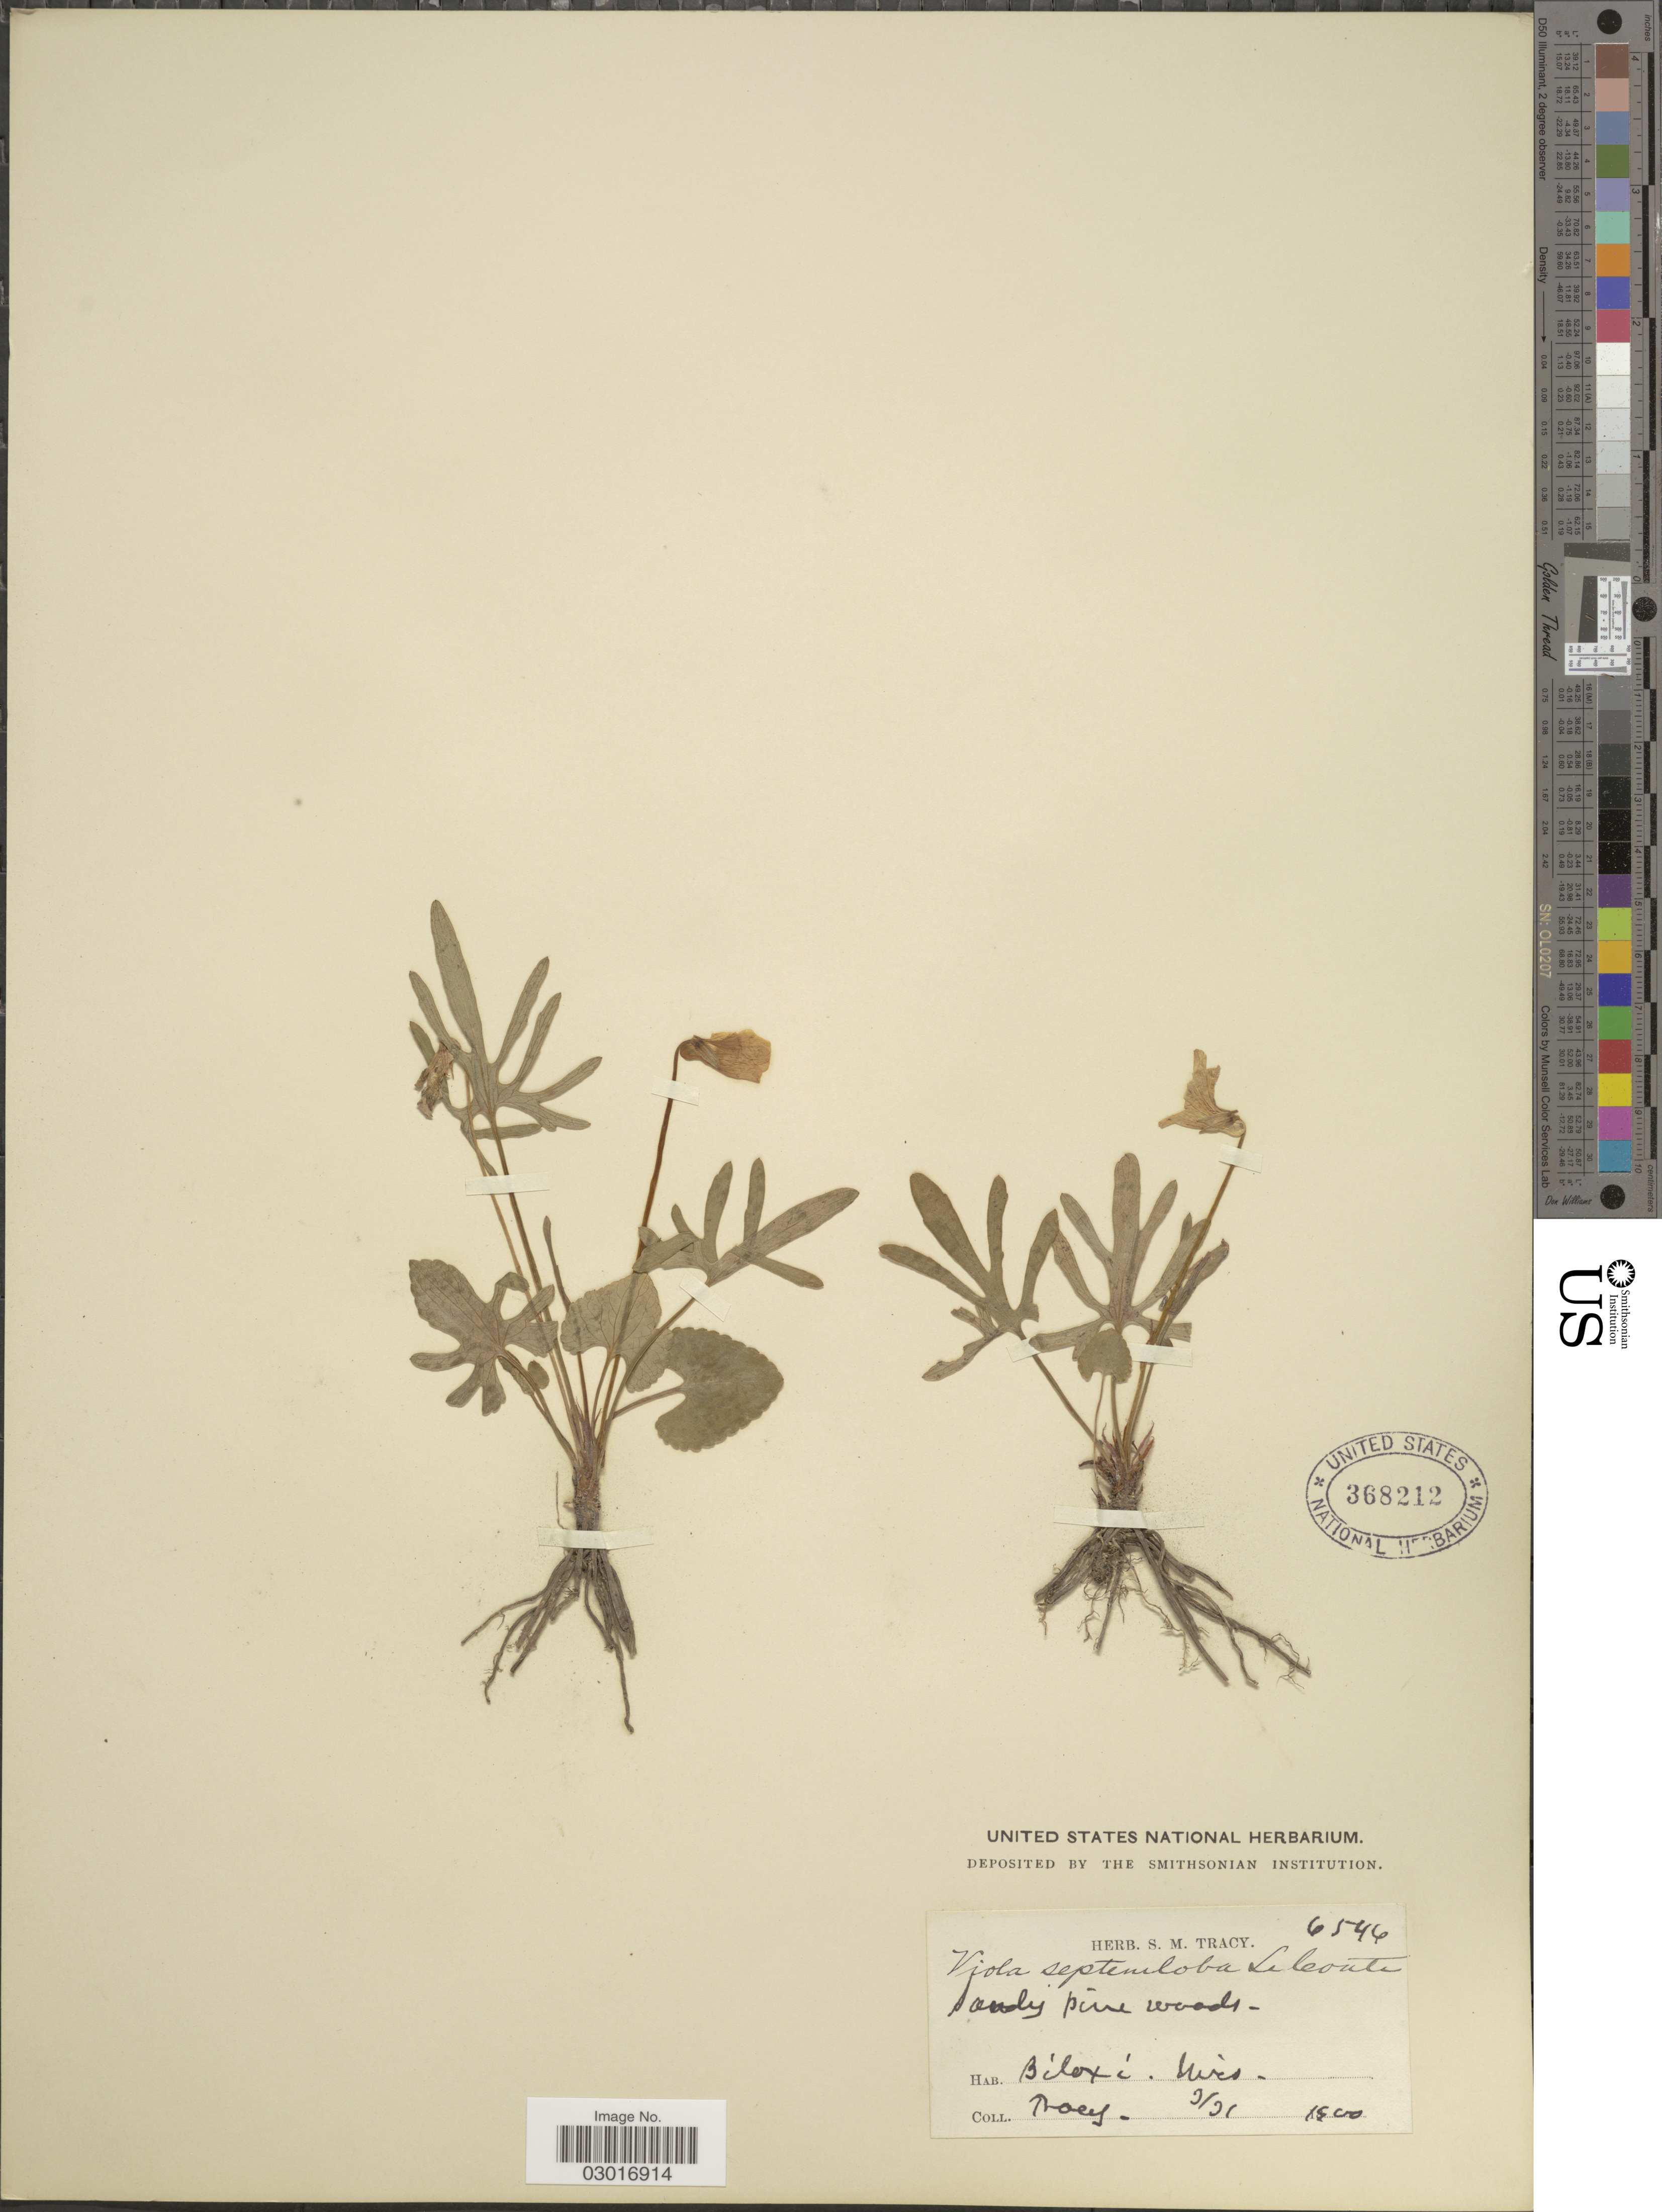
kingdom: Plantae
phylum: Tracheophyta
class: Magnoliopsida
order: Malpighiales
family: Violaceae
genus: Viola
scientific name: Viola septemloba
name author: LeConte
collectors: S. M. Tracy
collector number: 6546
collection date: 1900-03-31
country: United States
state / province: Mississippi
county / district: Harrison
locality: Biloxi.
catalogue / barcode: US 368212